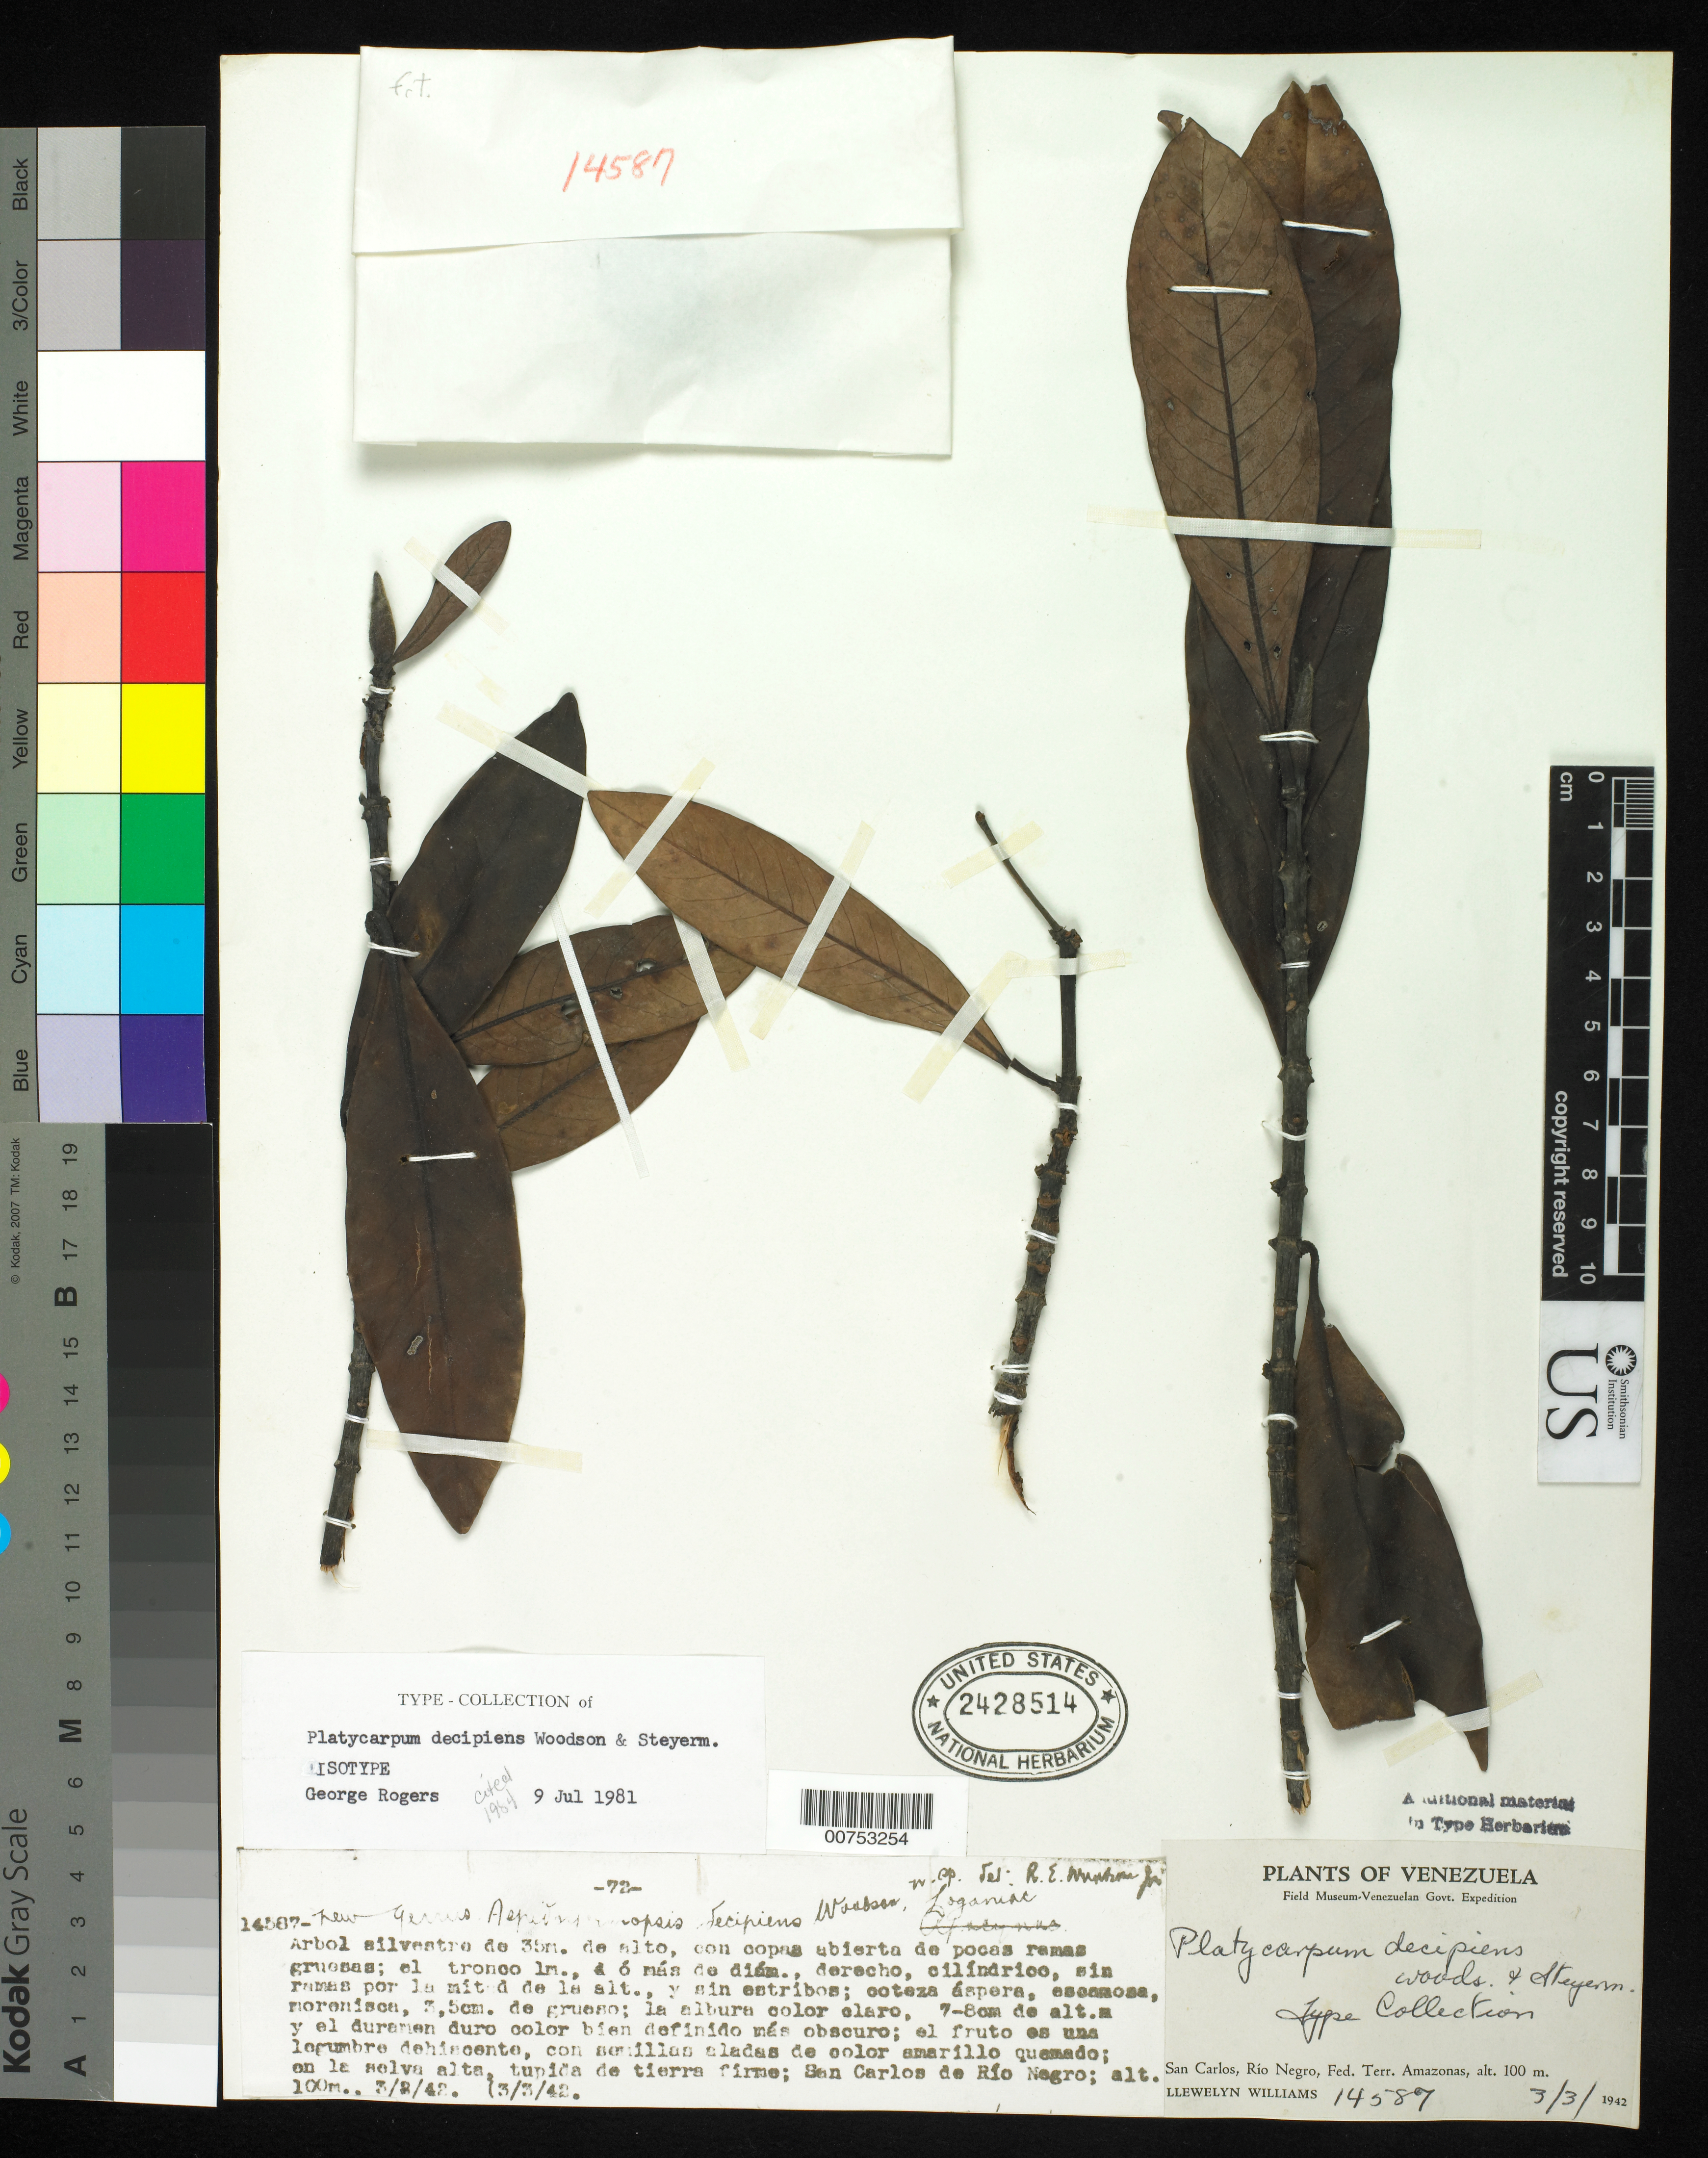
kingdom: Plantae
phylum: Tracheophyta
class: Magnoliopsida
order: Gentianales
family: Rubiaceae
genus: Platycarpum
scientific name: Platycarpum decipiens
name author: Woodson & Steyerm.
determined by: Rogers, G.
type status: Isotype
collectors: Ll. Williams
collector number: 14587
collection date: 1942-03-03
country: Venezuela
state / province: Amazonas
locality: San Carlos de Rio Negro.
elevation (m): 100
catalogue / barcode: US 2428514